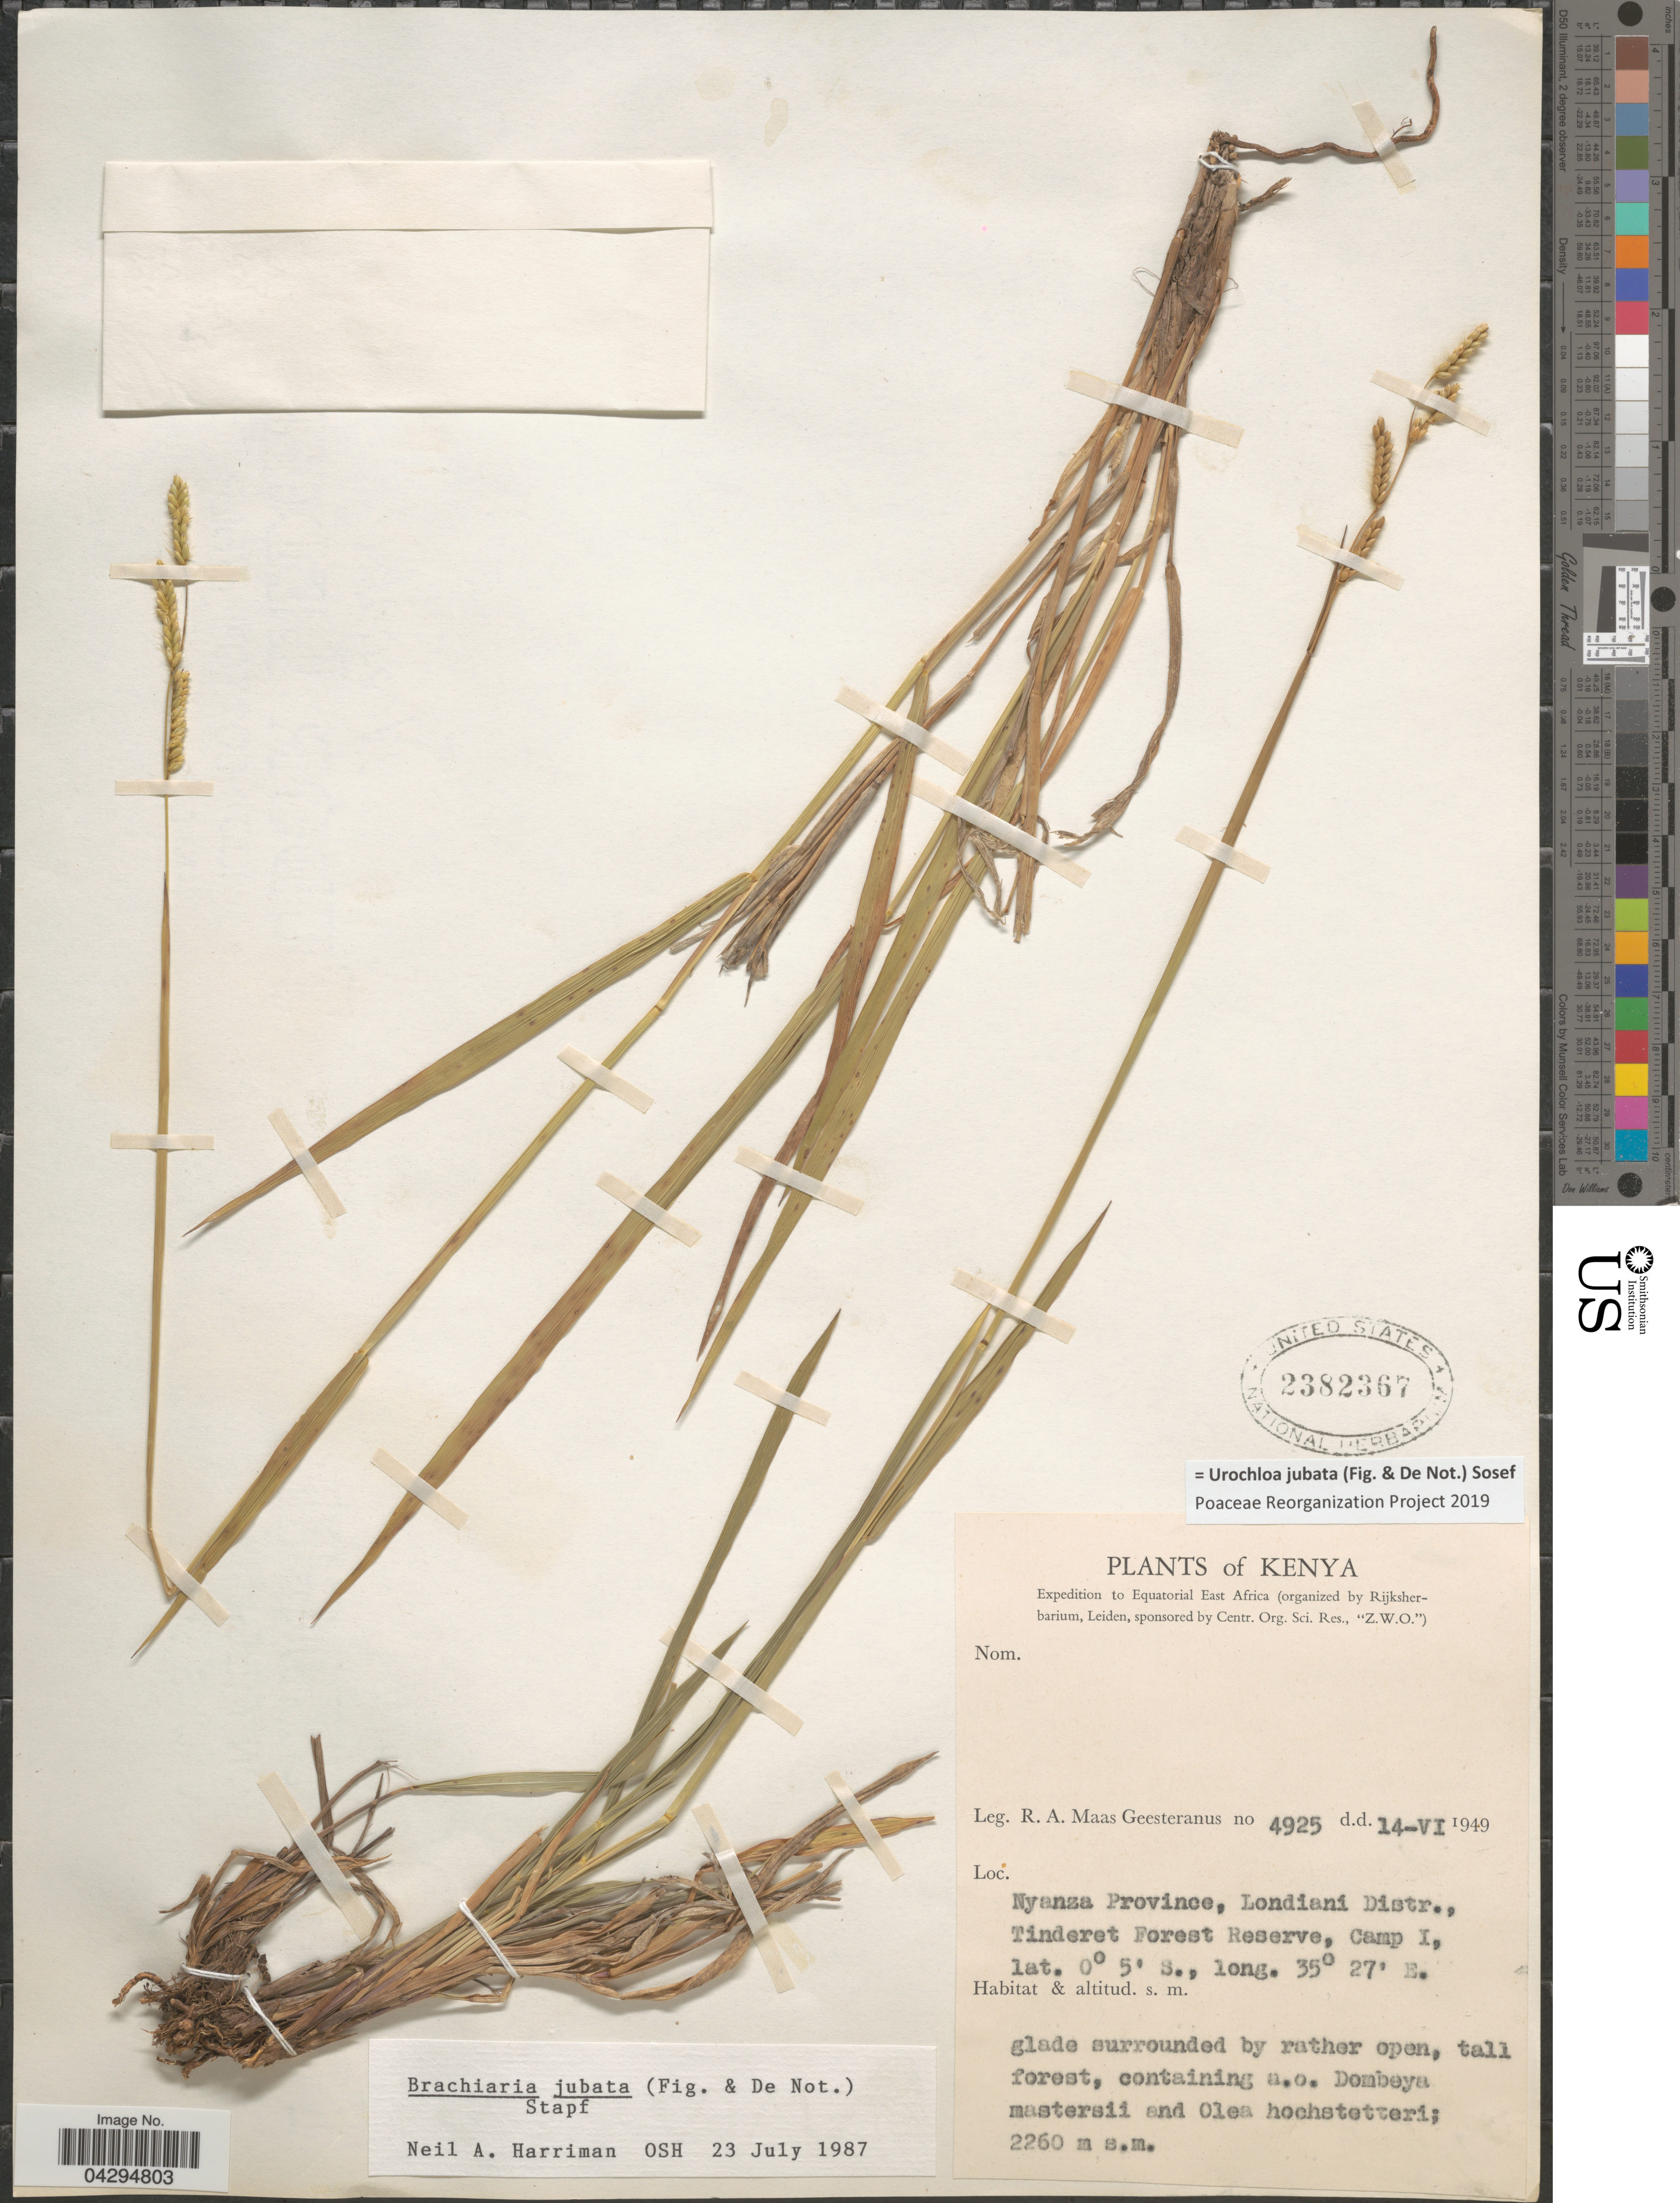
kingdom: Plantae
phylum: Tracheophyta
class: Liliopsida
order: Poales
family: Poaceae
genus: Urochloa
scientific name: Urochloa jubata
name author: (Fig. & De Not.) Sosef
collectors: R. A. Maas Geesteranus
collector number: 4925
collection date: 1949-06-14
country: Kenya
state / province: Kericho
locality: Expedition to Equatorial East Africa. Nyanza Province, Londiani Distr., Tinderet Forest Reserve, Camp I.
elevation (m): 2260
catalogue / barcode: US 2382367